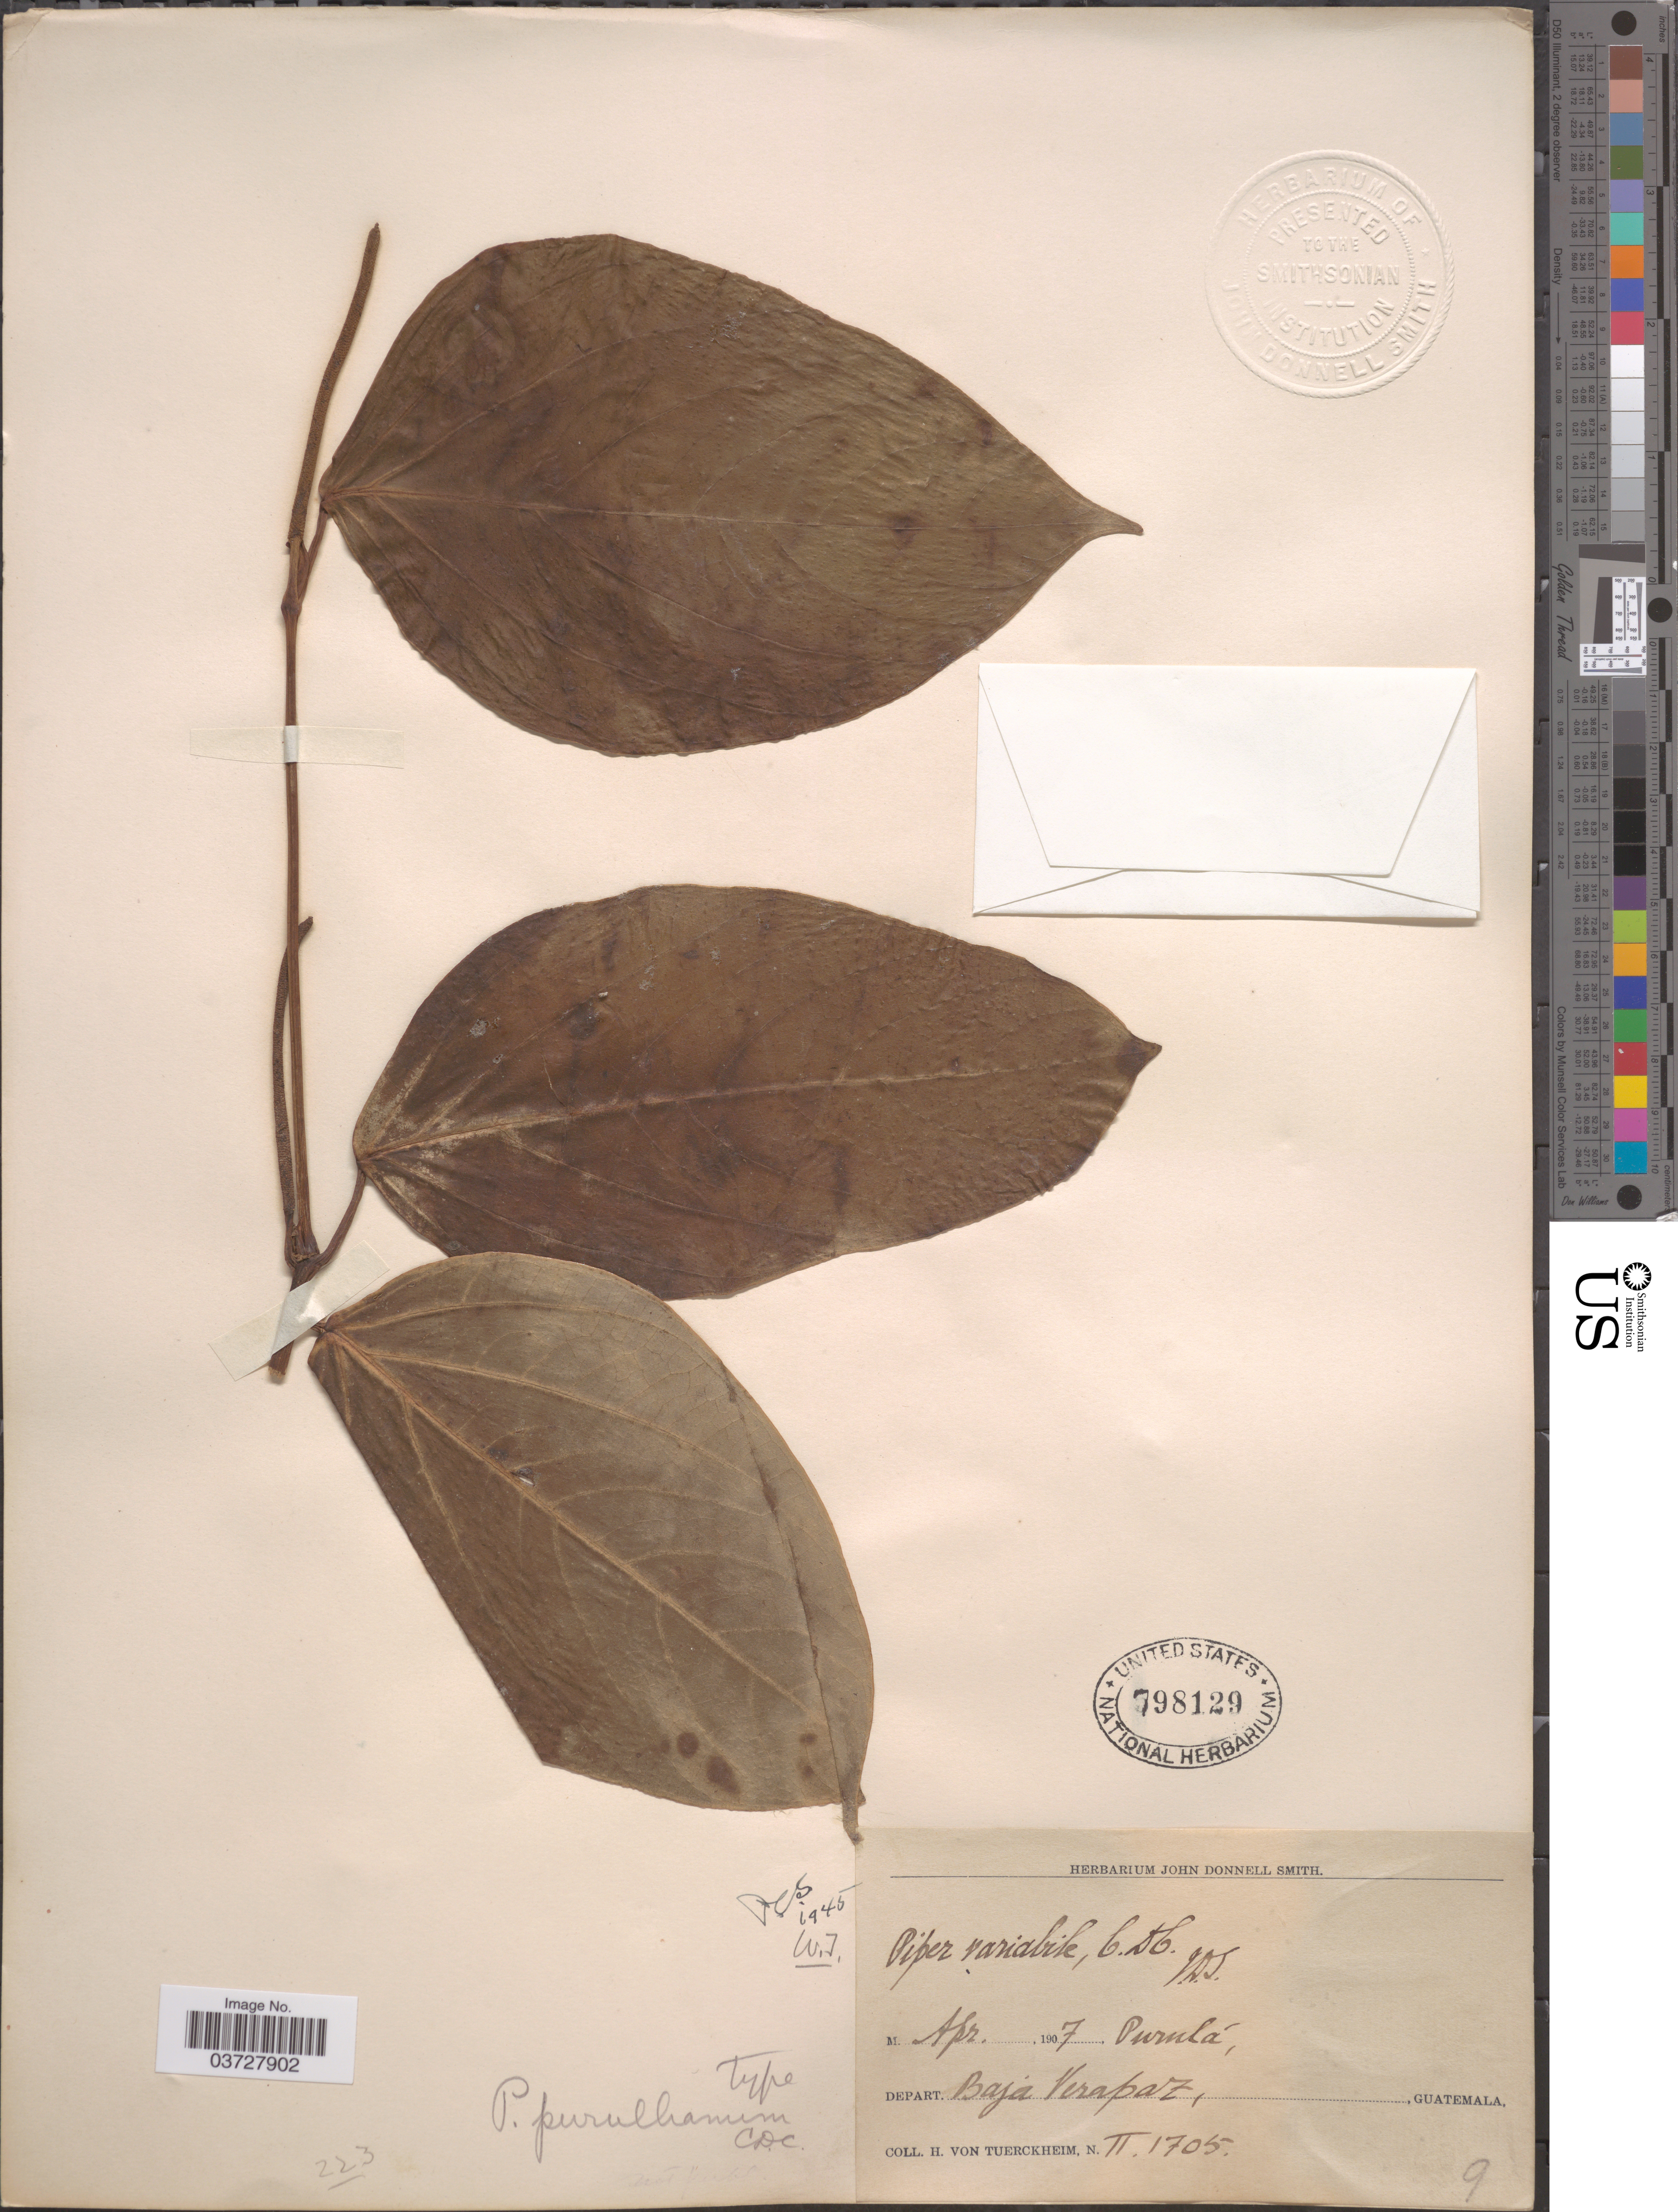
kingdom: Plantae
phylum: Tracheophyta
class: Magnoliopsida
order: Piperales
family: Piperaceae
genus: Piper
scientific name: Piper variabile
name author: C. DC.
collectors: H. von Türckheim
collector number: II1705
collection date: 1907-04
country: Guatemala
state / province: Baja Verapaz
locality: Purulá, Depart. Baja Verapaz.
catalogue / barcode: US 798129